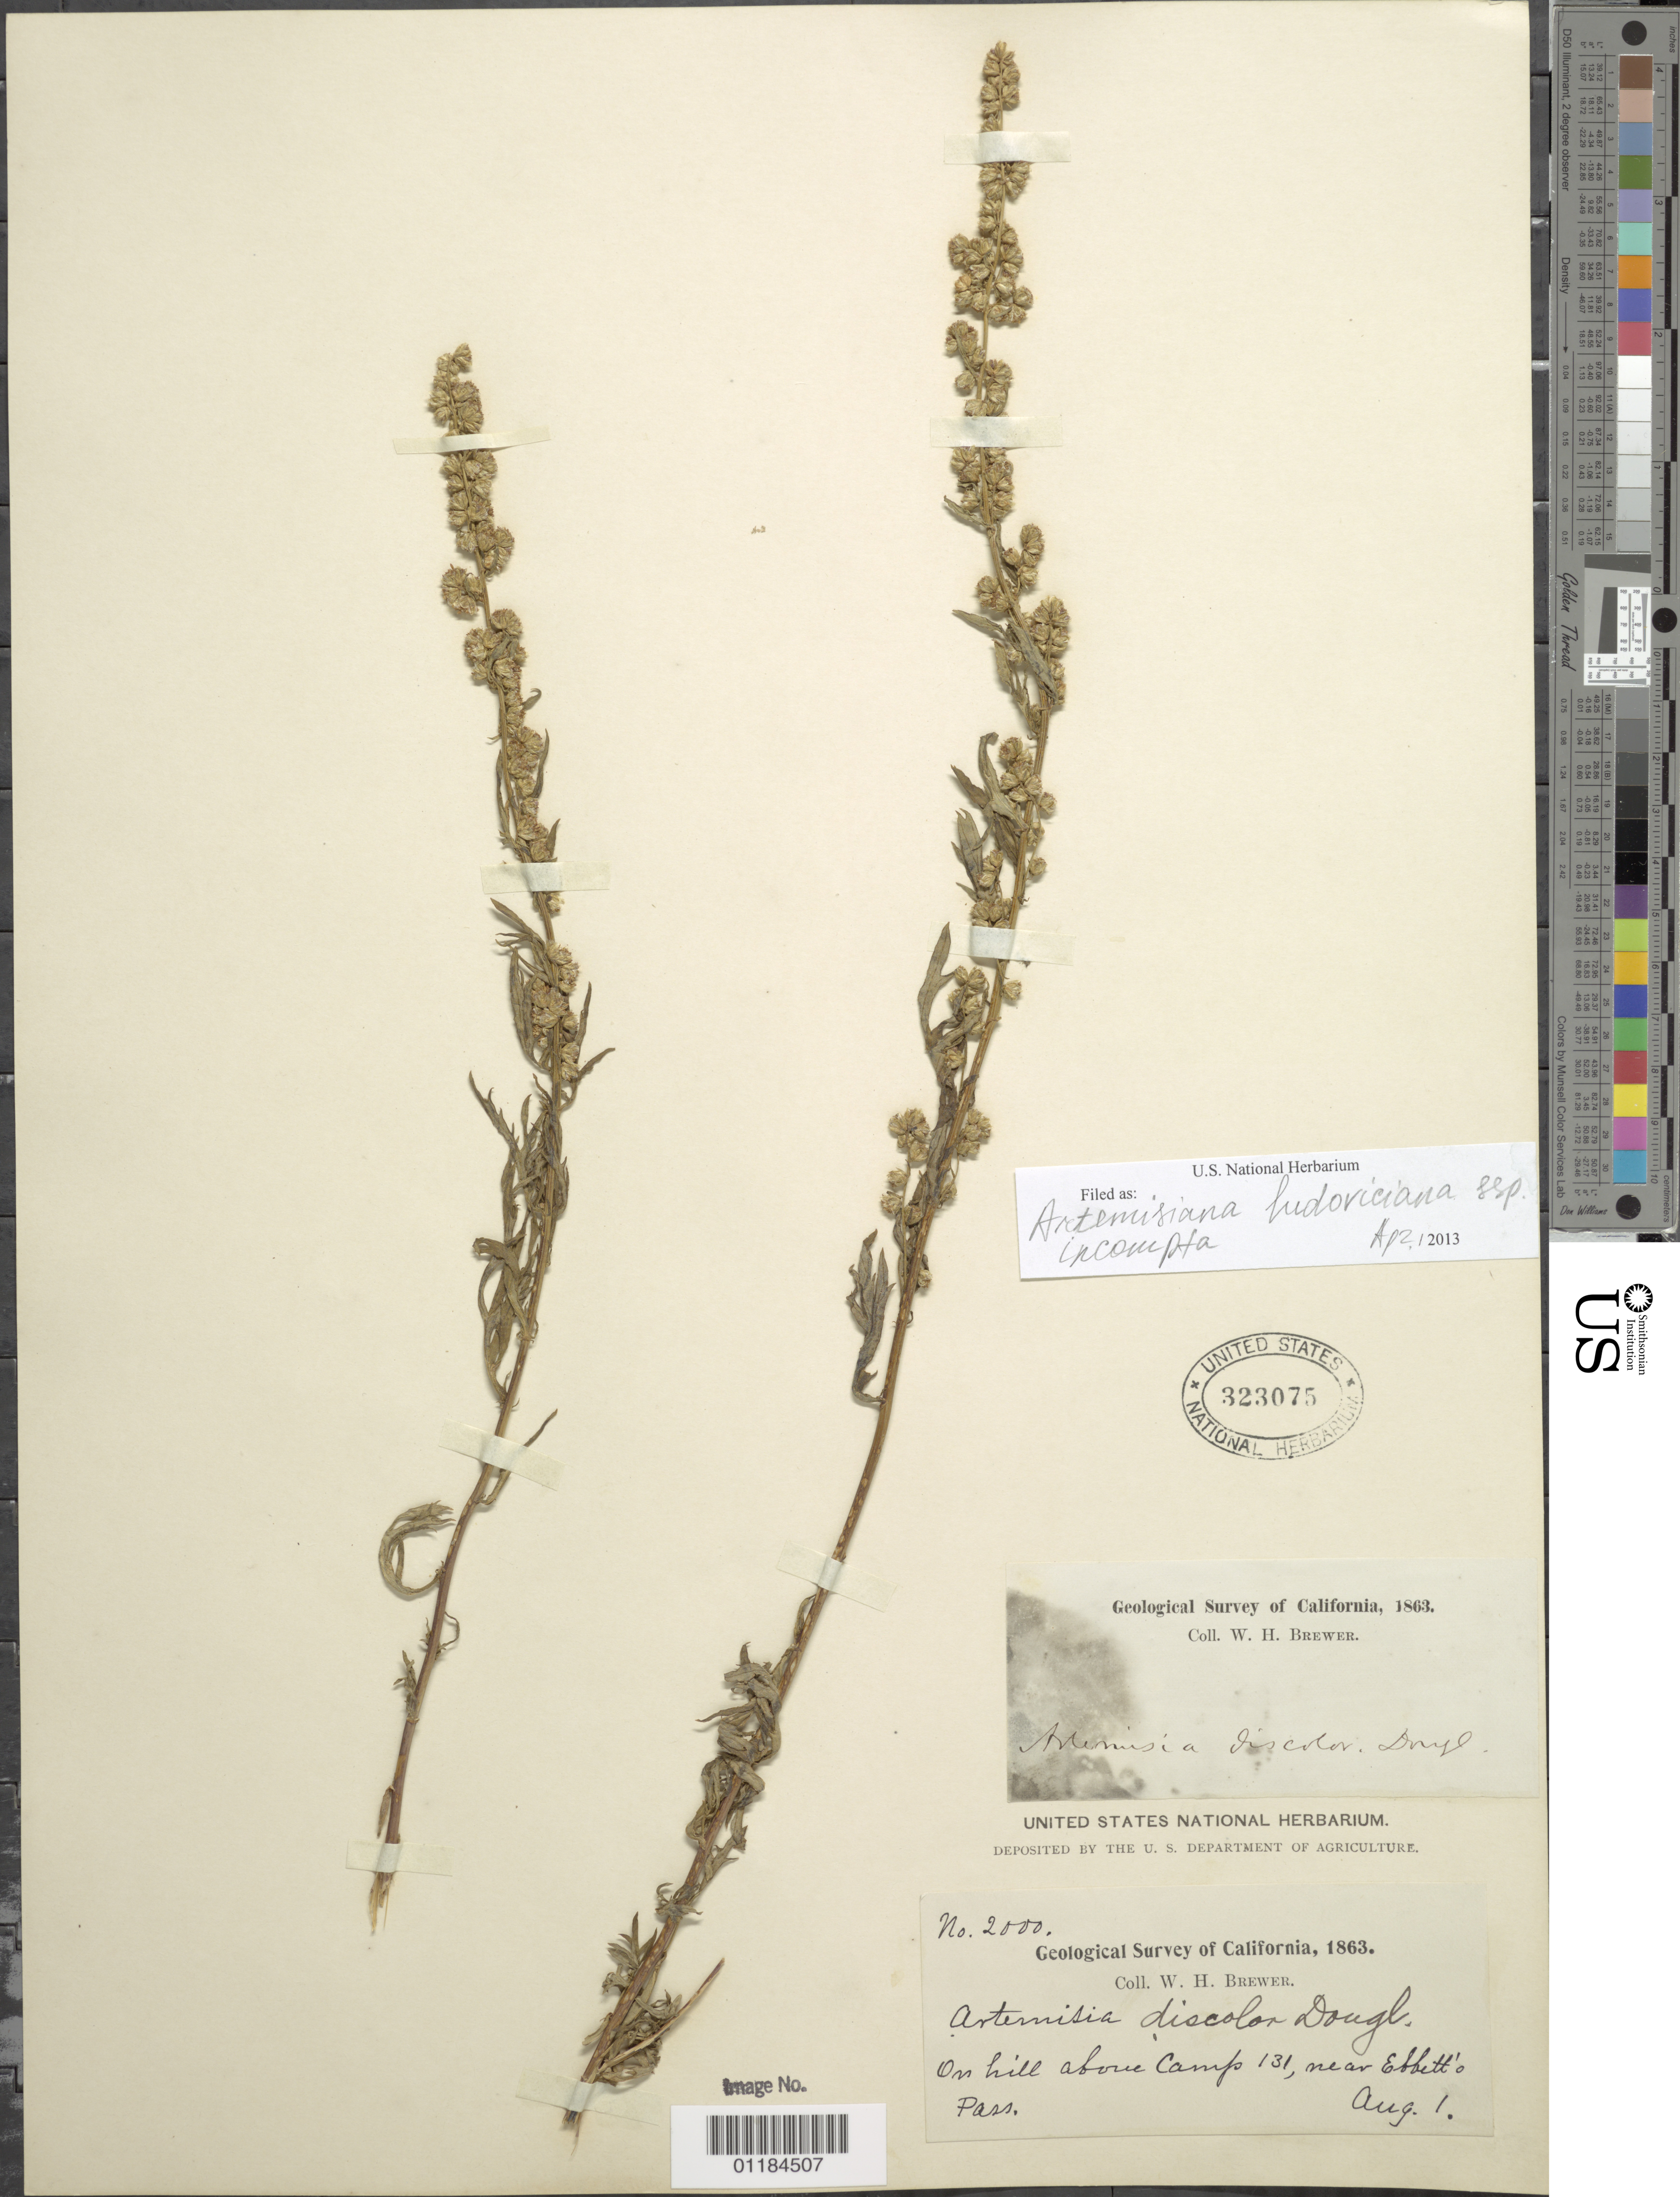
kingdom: Plantae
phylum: Tracheophyta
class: Magnoliopsida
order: Asterales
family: Asteraceae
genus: Artemisia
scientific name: Artemisia ludoviciana subsp. incompta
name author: (Nutt.) D.D. Keck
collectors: W. H. Brewer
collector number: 2000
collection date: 1863-08-01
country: United States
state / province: California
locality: on hill above Camp 131, near Ebbit's Pass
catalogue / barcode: US 323075